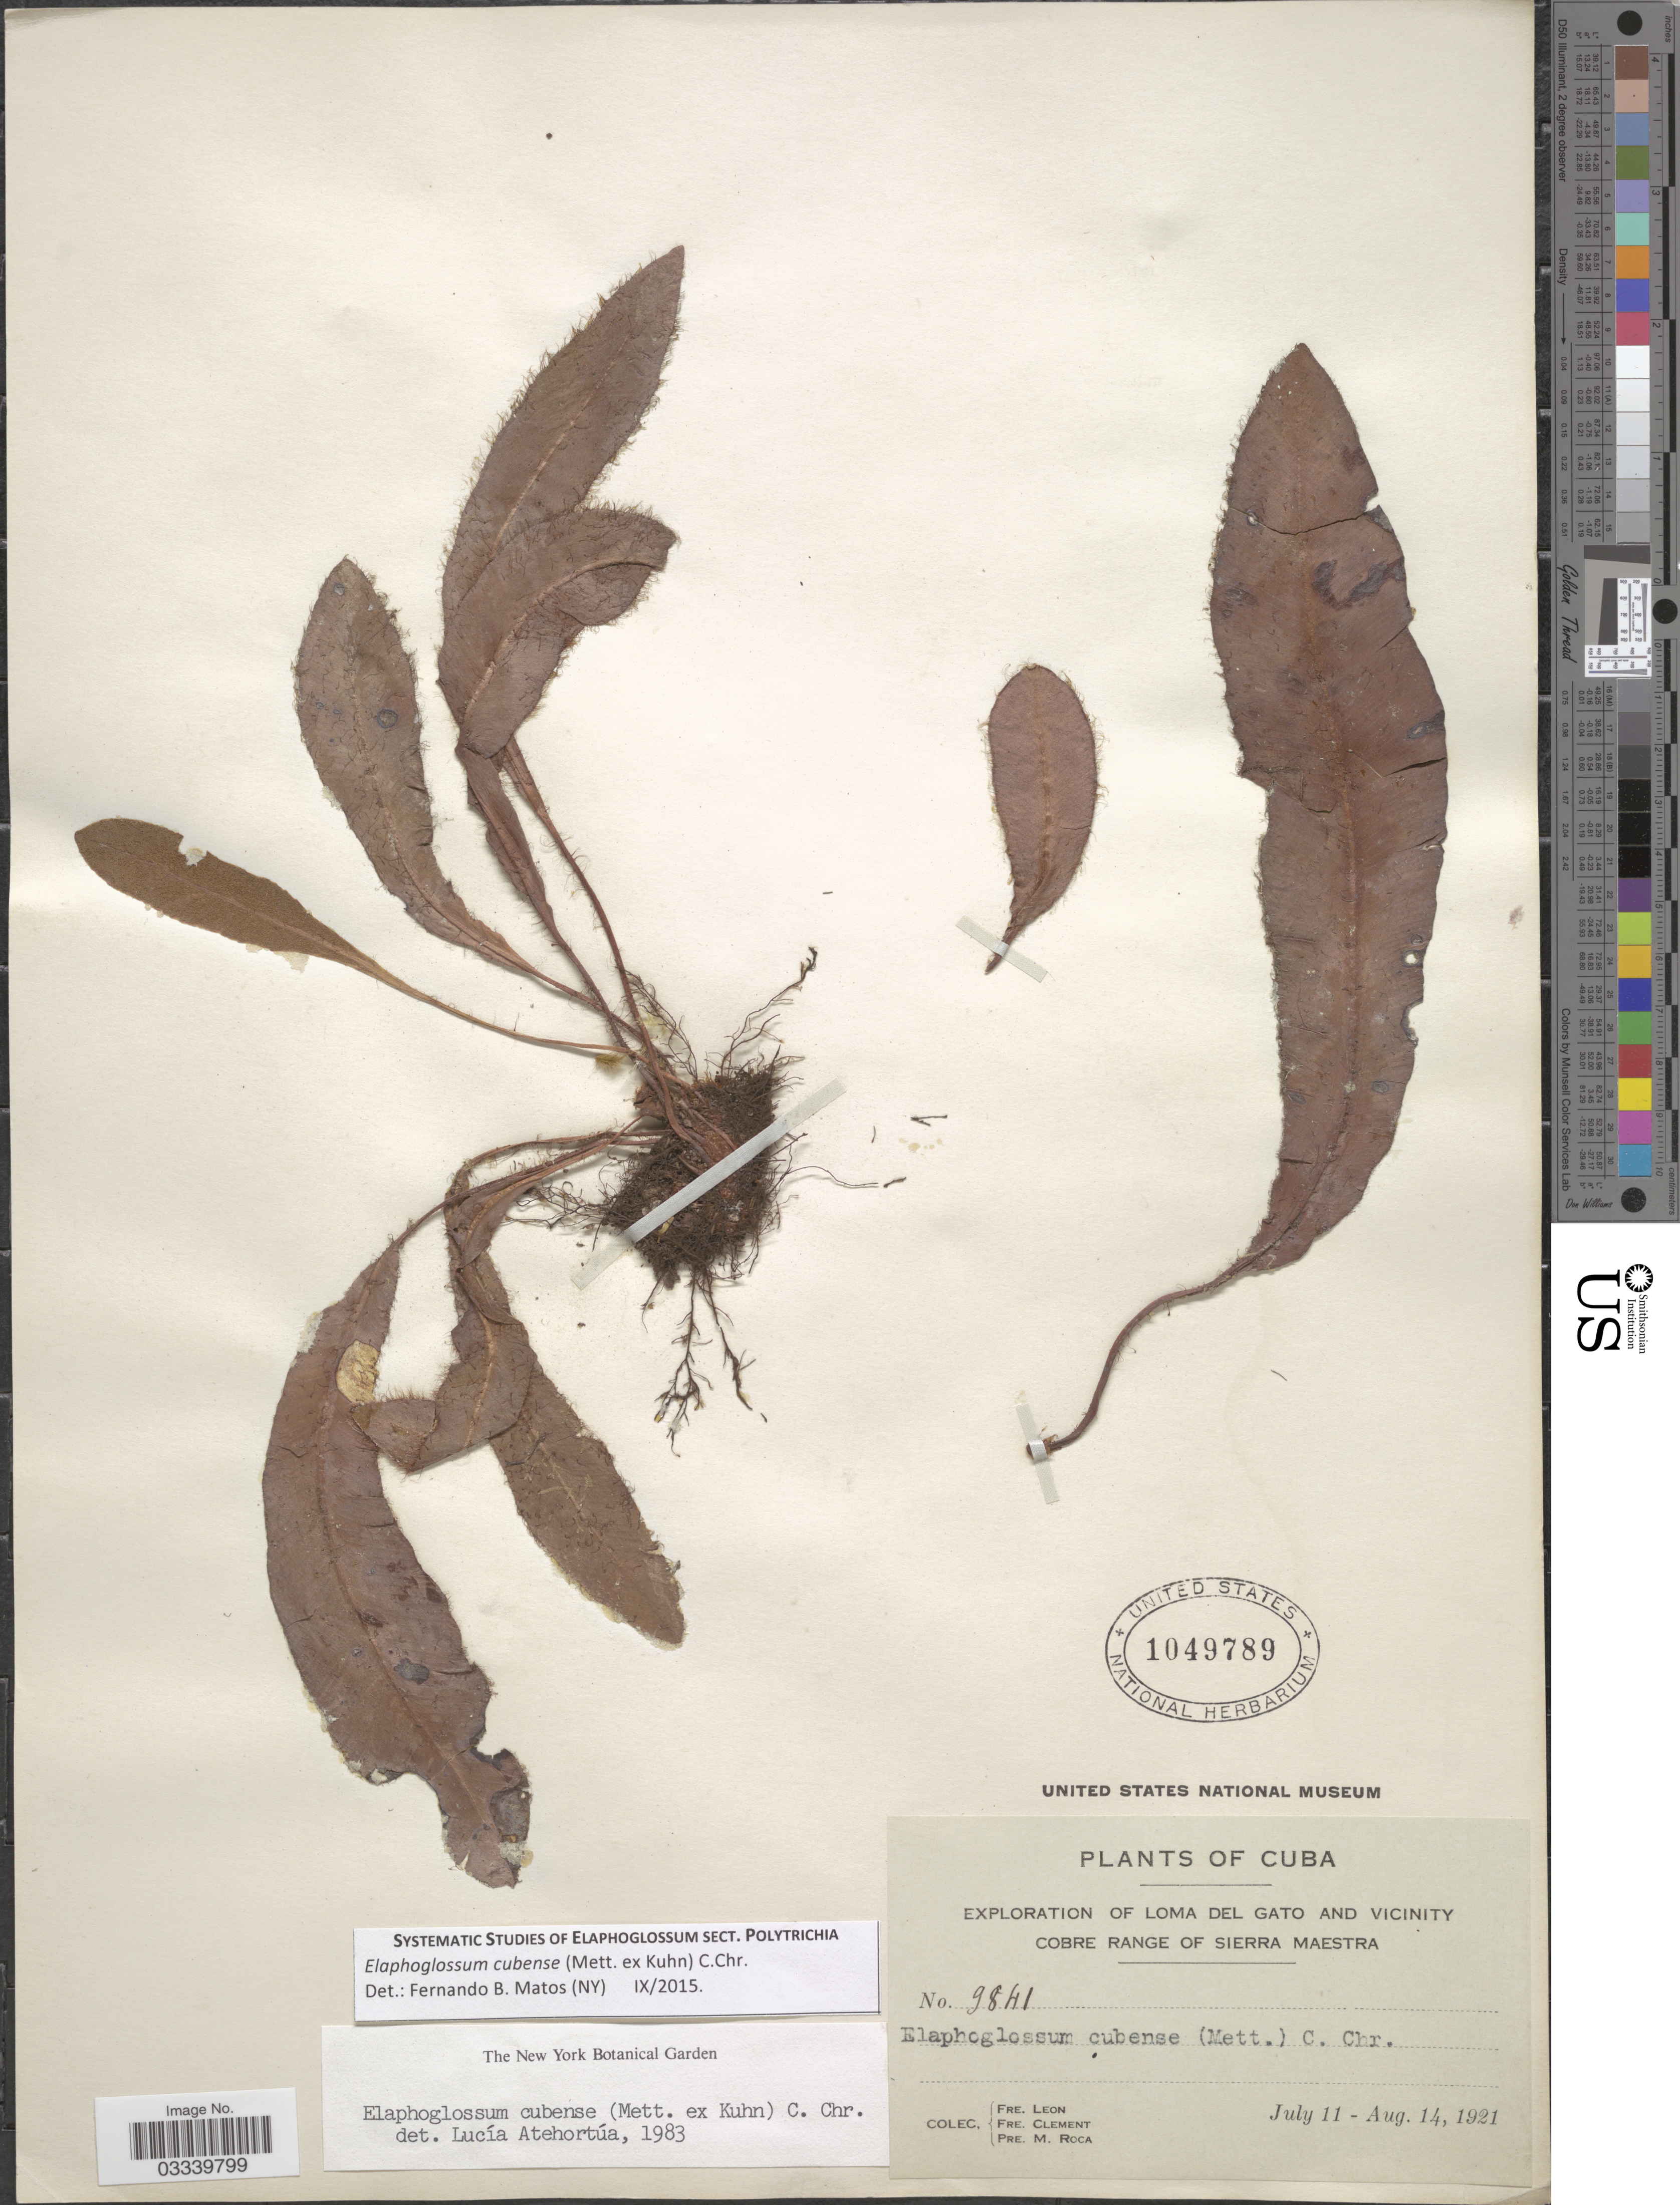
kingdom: Plantae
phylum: Tracheophyta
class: Polypodiopsida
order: Polypodiales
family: Dryopteridaceae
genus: Elaphoglossum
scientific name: Elaphoglossum cubense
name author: (Mett. ex Kuhn) C. Chr.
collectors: Bro. León & M. Roca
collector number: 9841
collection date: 1921-07-11/1921-08-14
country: Cuba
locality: Loma del Gato and vicinity. Cobre Range of Sierra Maestra.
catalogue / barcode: US 1049789